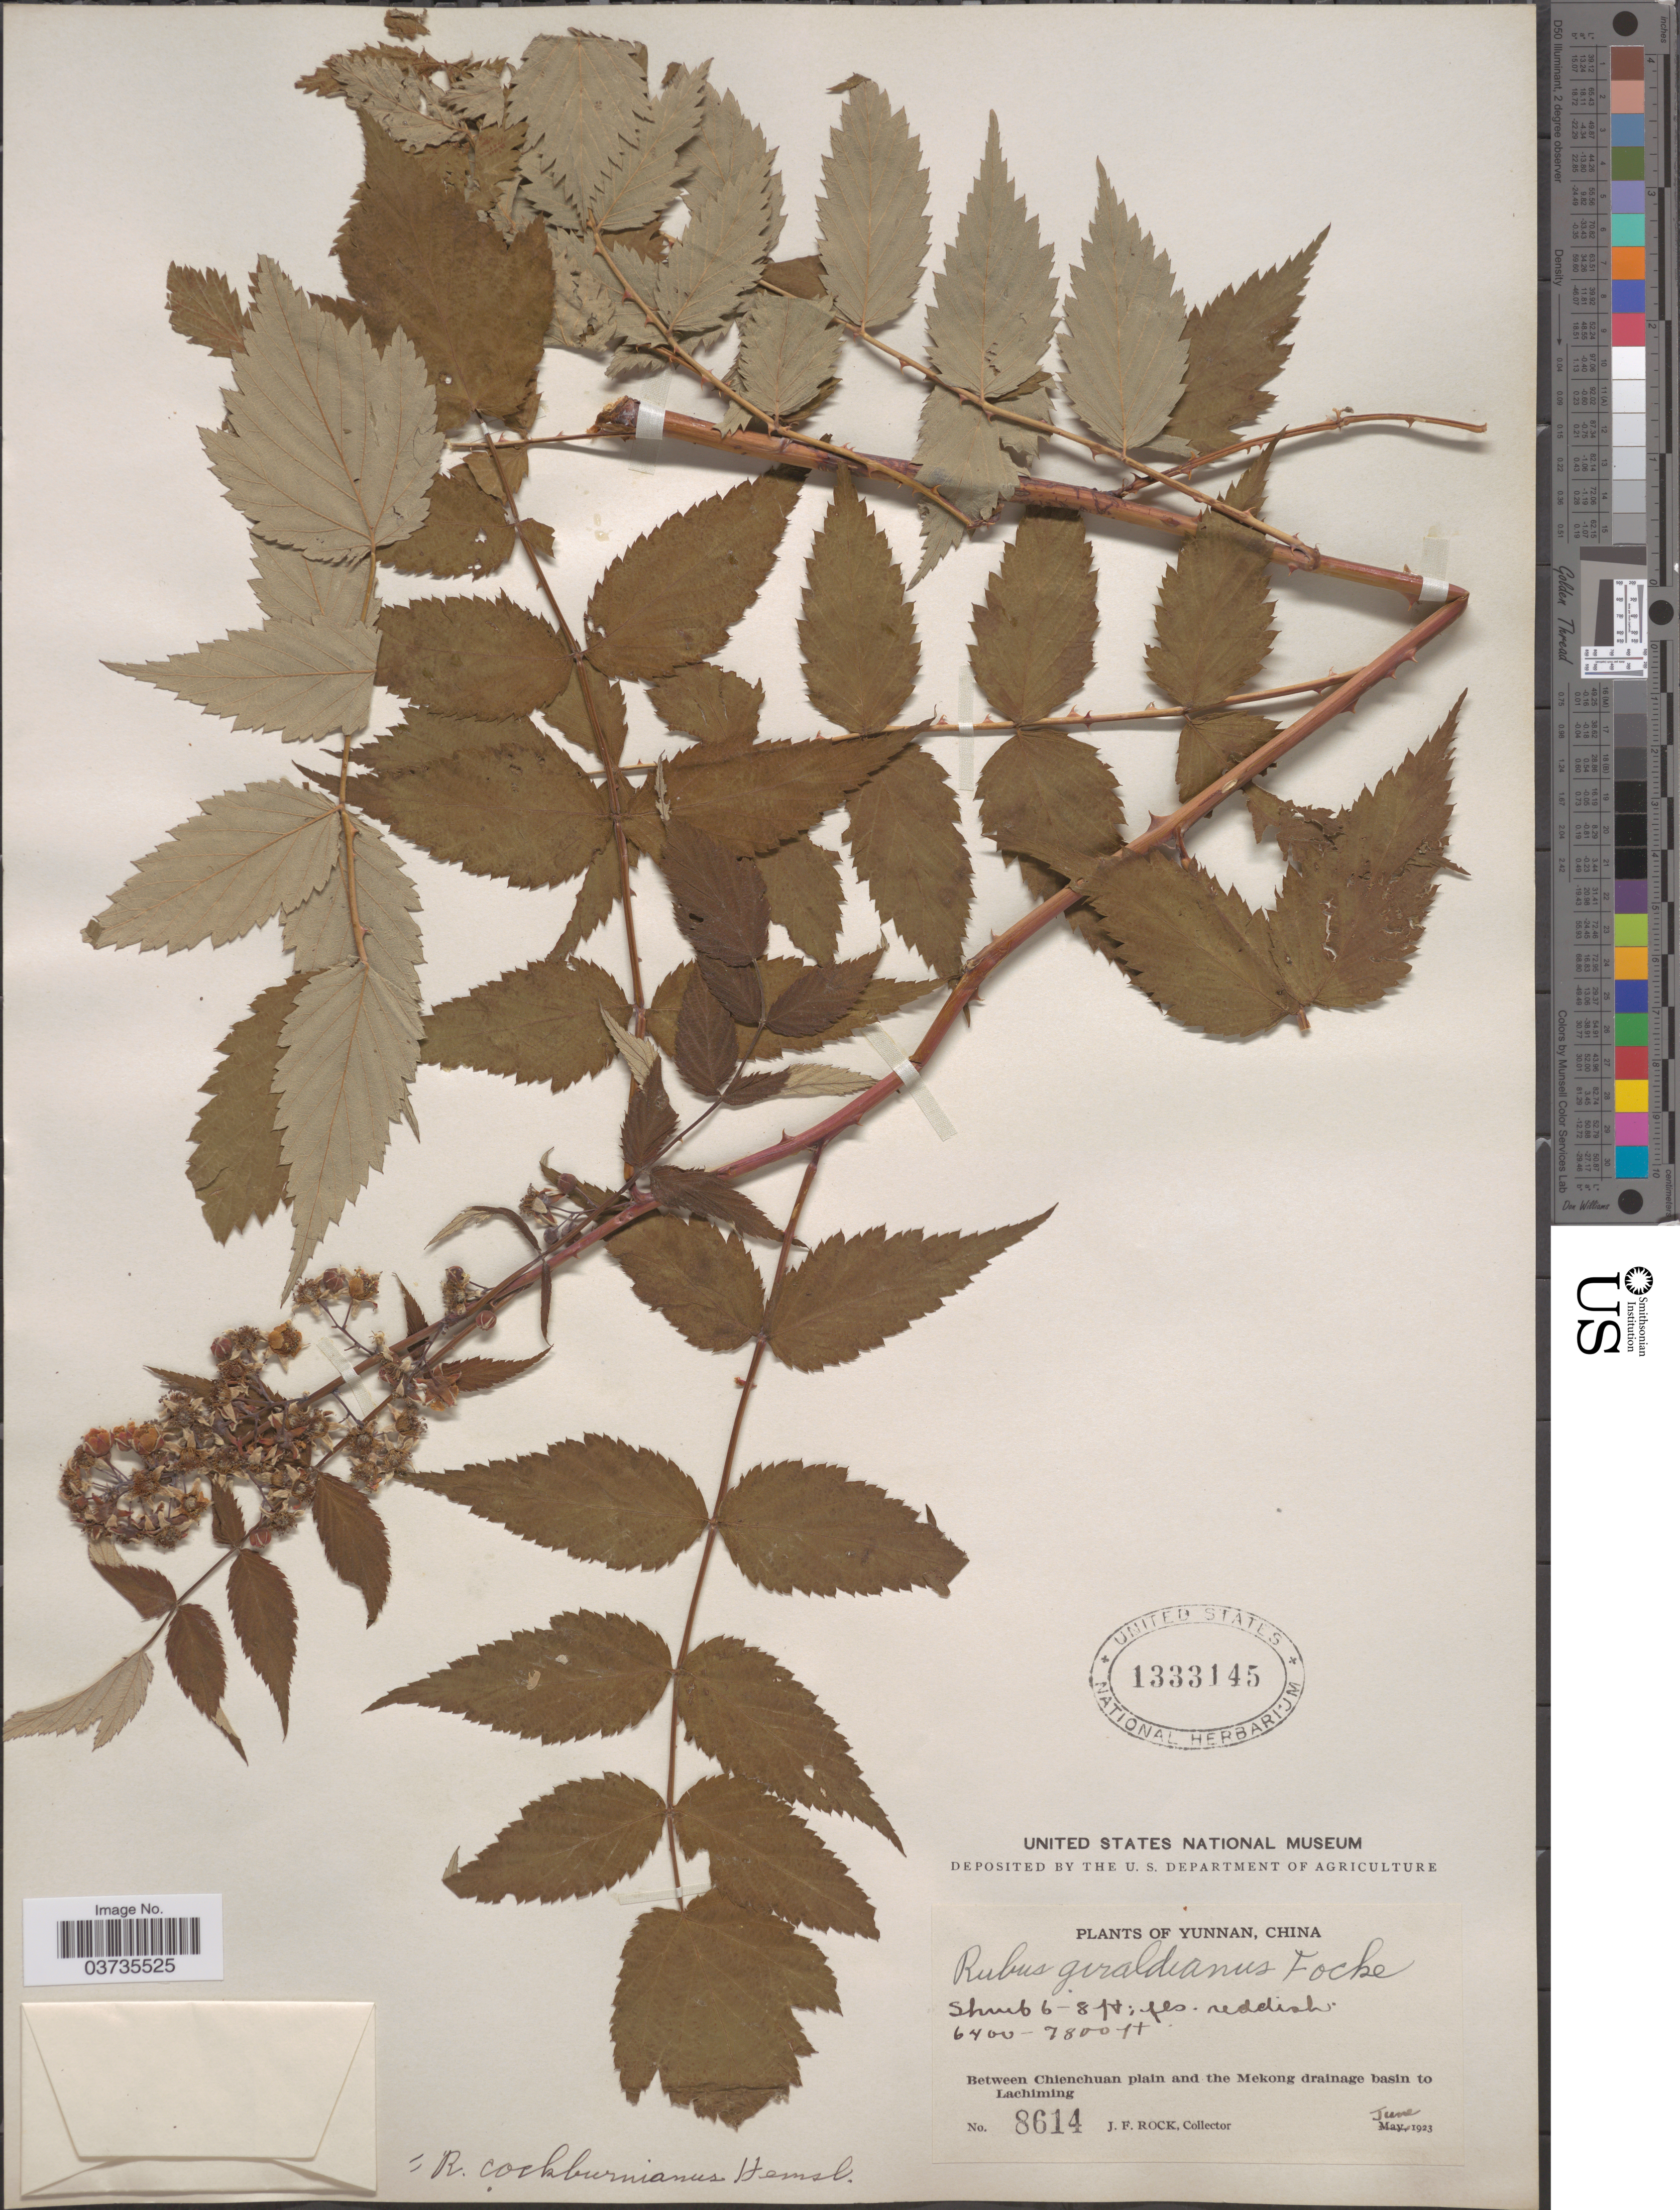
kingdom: Plantae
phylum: Tracheophyta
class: Magnoliopsida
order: Rosales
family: Rosaceae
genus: Rubus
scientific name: Rubus cockburnianus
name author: Hemsl.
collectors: J. Rock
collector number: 8614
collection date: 1923-06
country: China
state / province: Yunnan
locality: Between Chienchuan plain and the Mekong drainage basin to Lachiming.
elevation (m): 1951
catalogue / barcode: US 1333145